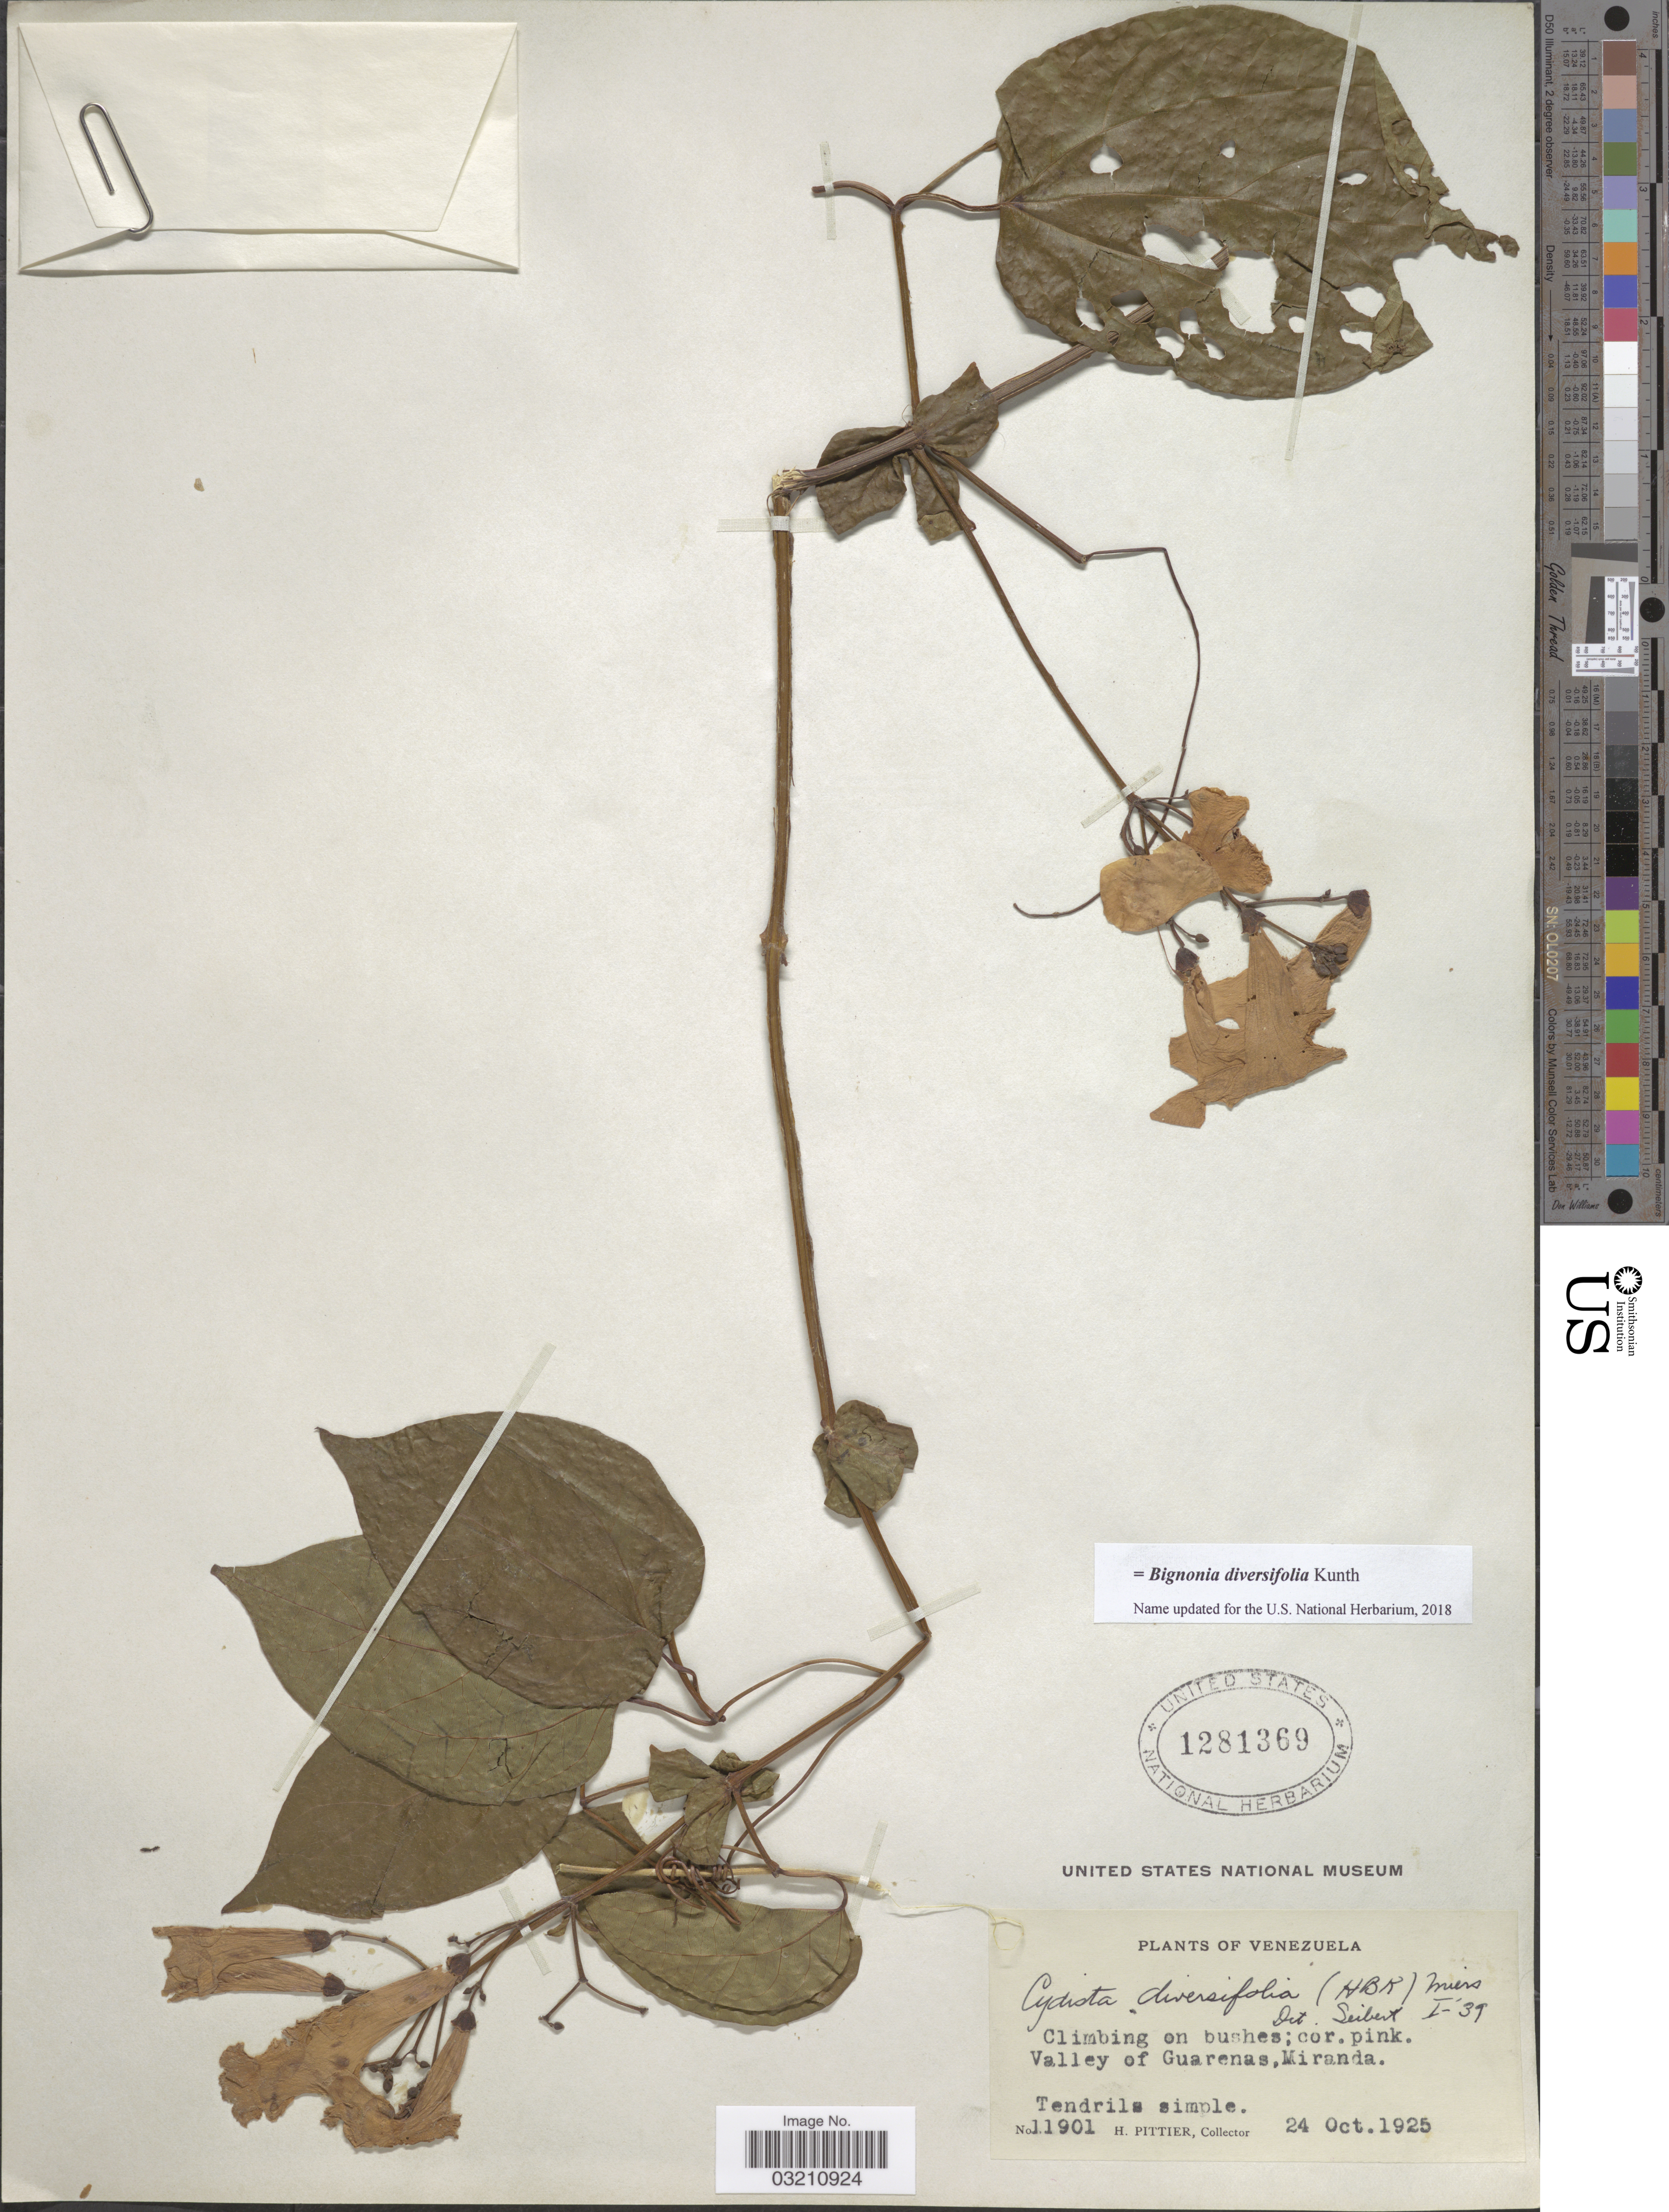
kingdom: Plantae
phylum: Tracheophyta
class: Magnoliopsida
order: Lamiales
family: Bignoniaceae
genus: Bignonia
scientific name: Bignonia diversifolia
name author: Kunth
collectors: H. F. Pittier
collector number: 11901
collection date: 1925-10-24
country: Venezuela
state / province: Miranda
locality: Valley of Guarenas.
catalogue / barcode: US 1281369